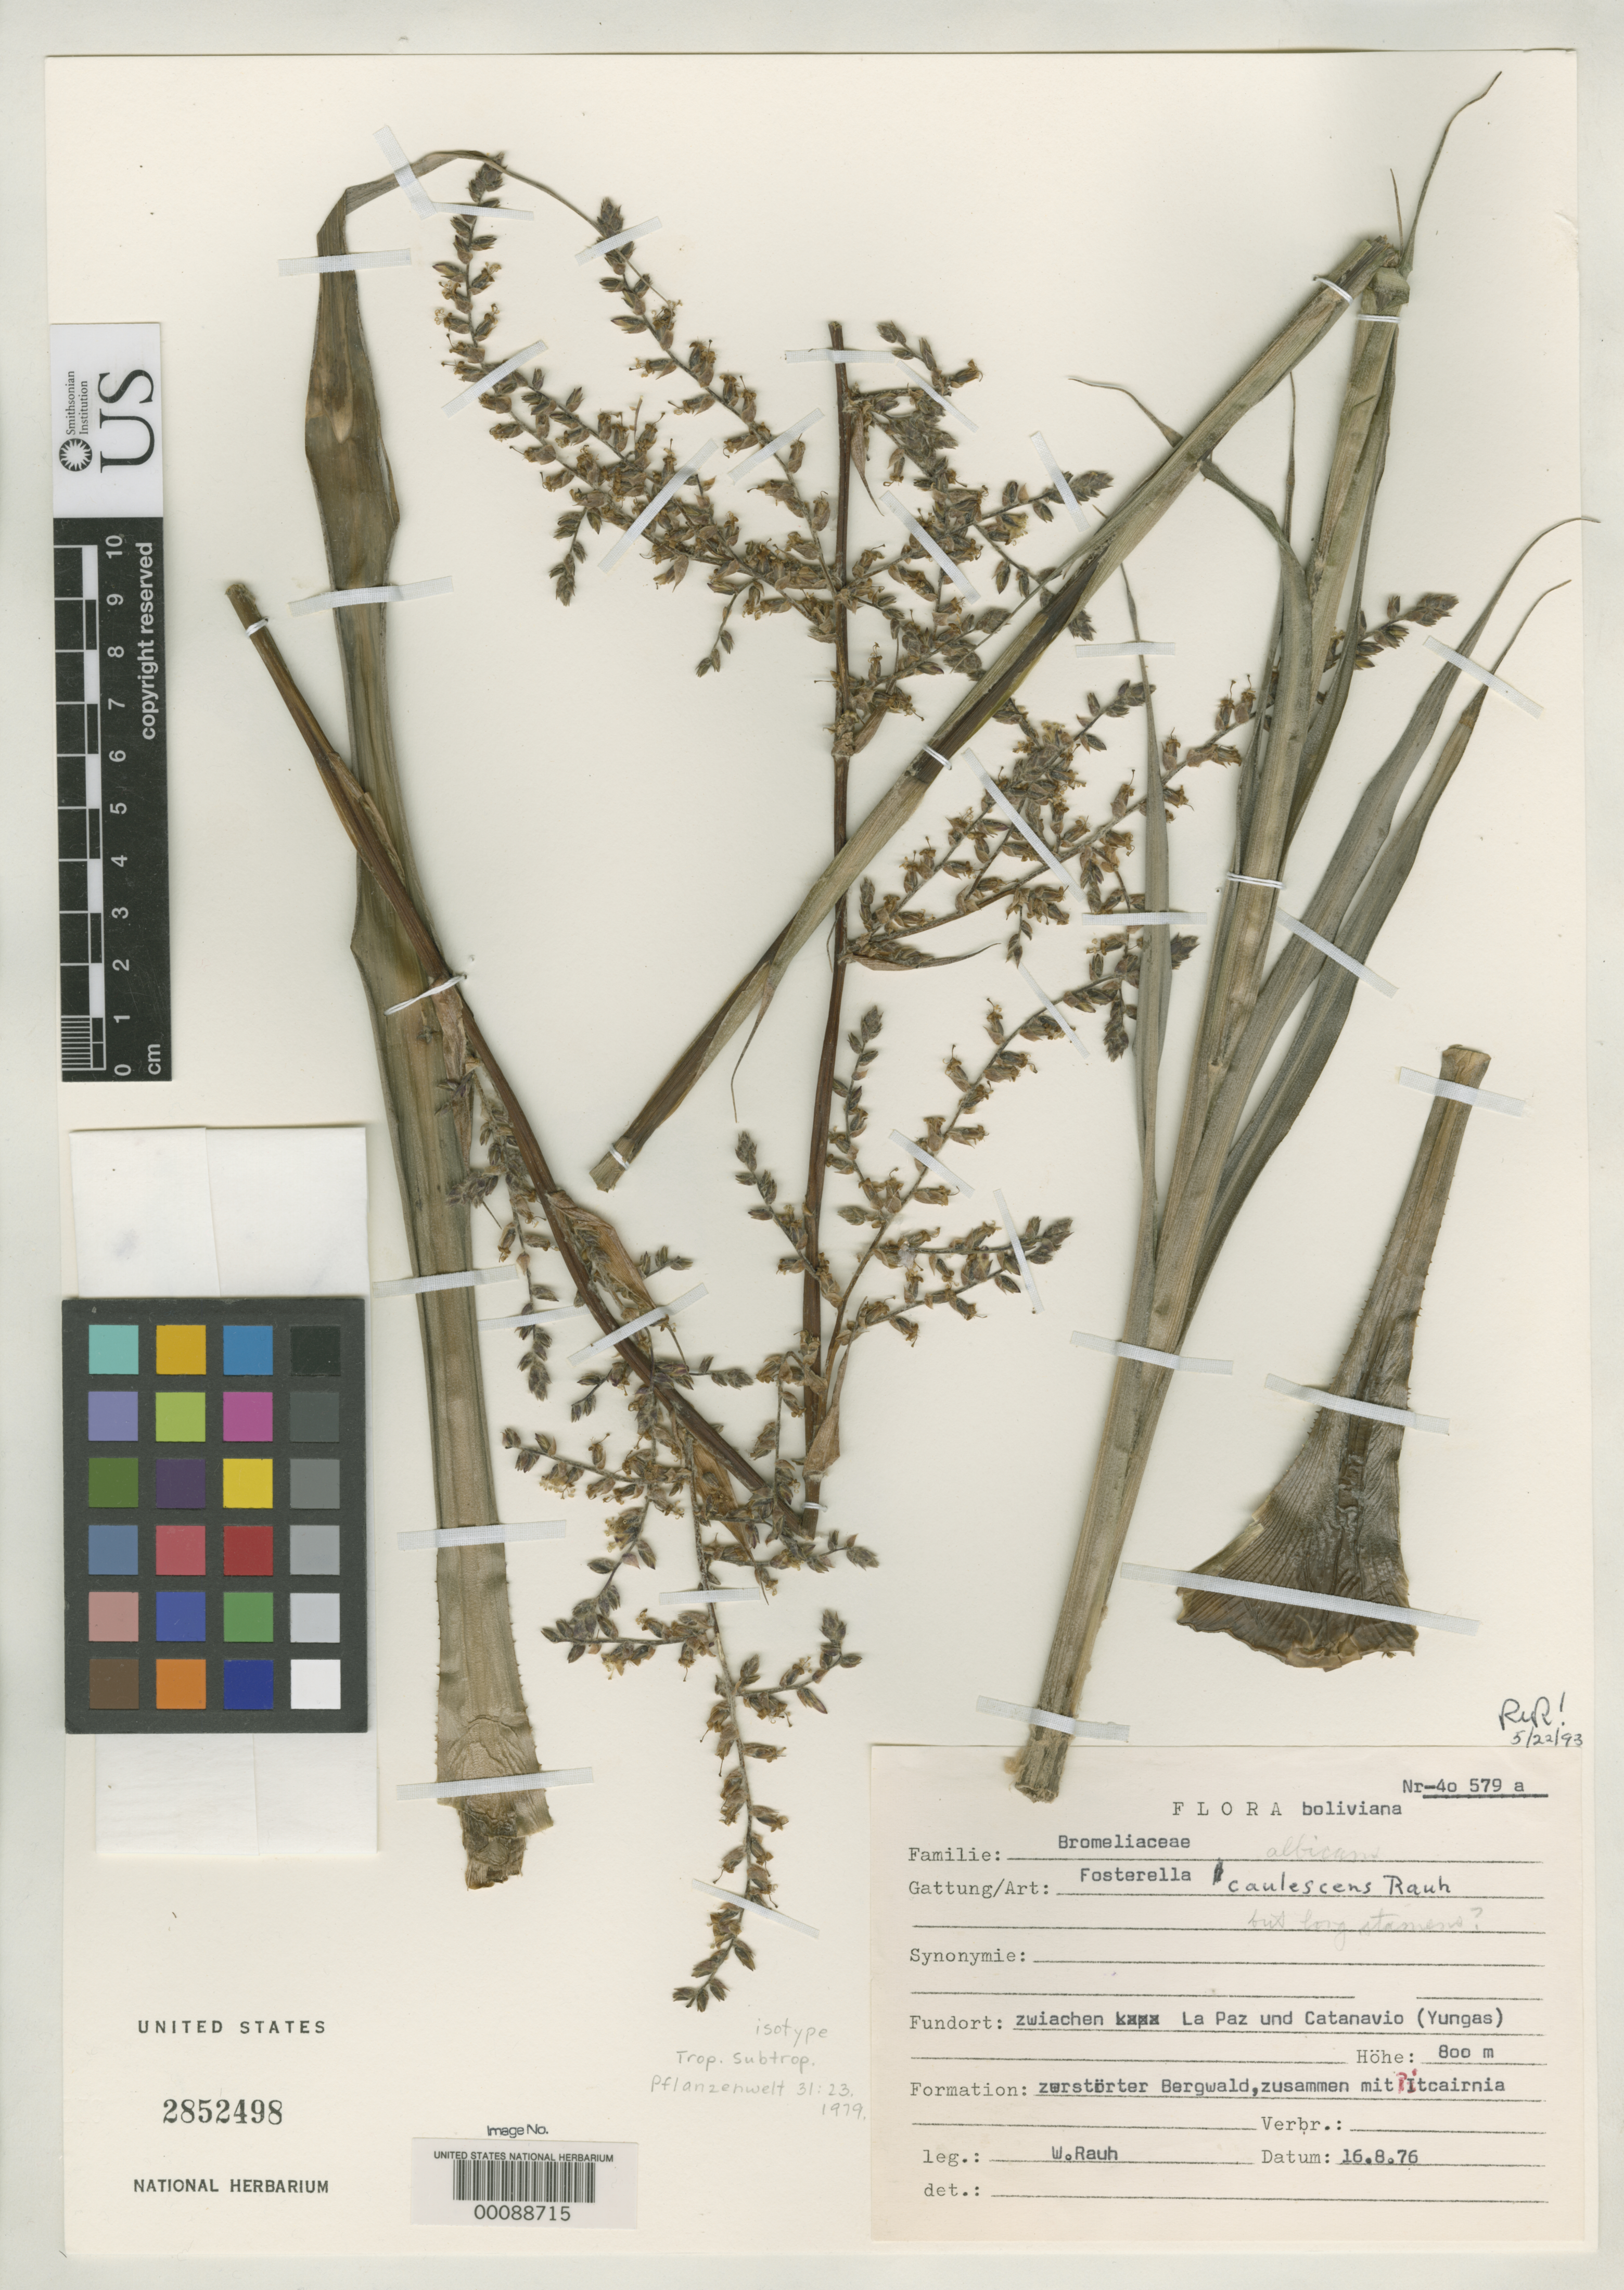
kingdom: Plantae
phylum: Tracheophyta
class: Liliopsida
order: Poales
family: Bromeliaceae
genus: Fosterella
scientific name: Fosterella caulescens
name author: Rauh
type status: Isotype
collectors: W. Rauh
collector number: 40579 a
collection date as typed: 16 Aug 1976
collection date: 1976-08-16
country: Bolivia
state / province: La Paz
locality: Between La Paz and Catanavia (Yungas).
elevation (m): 800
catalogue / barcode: US 2852498